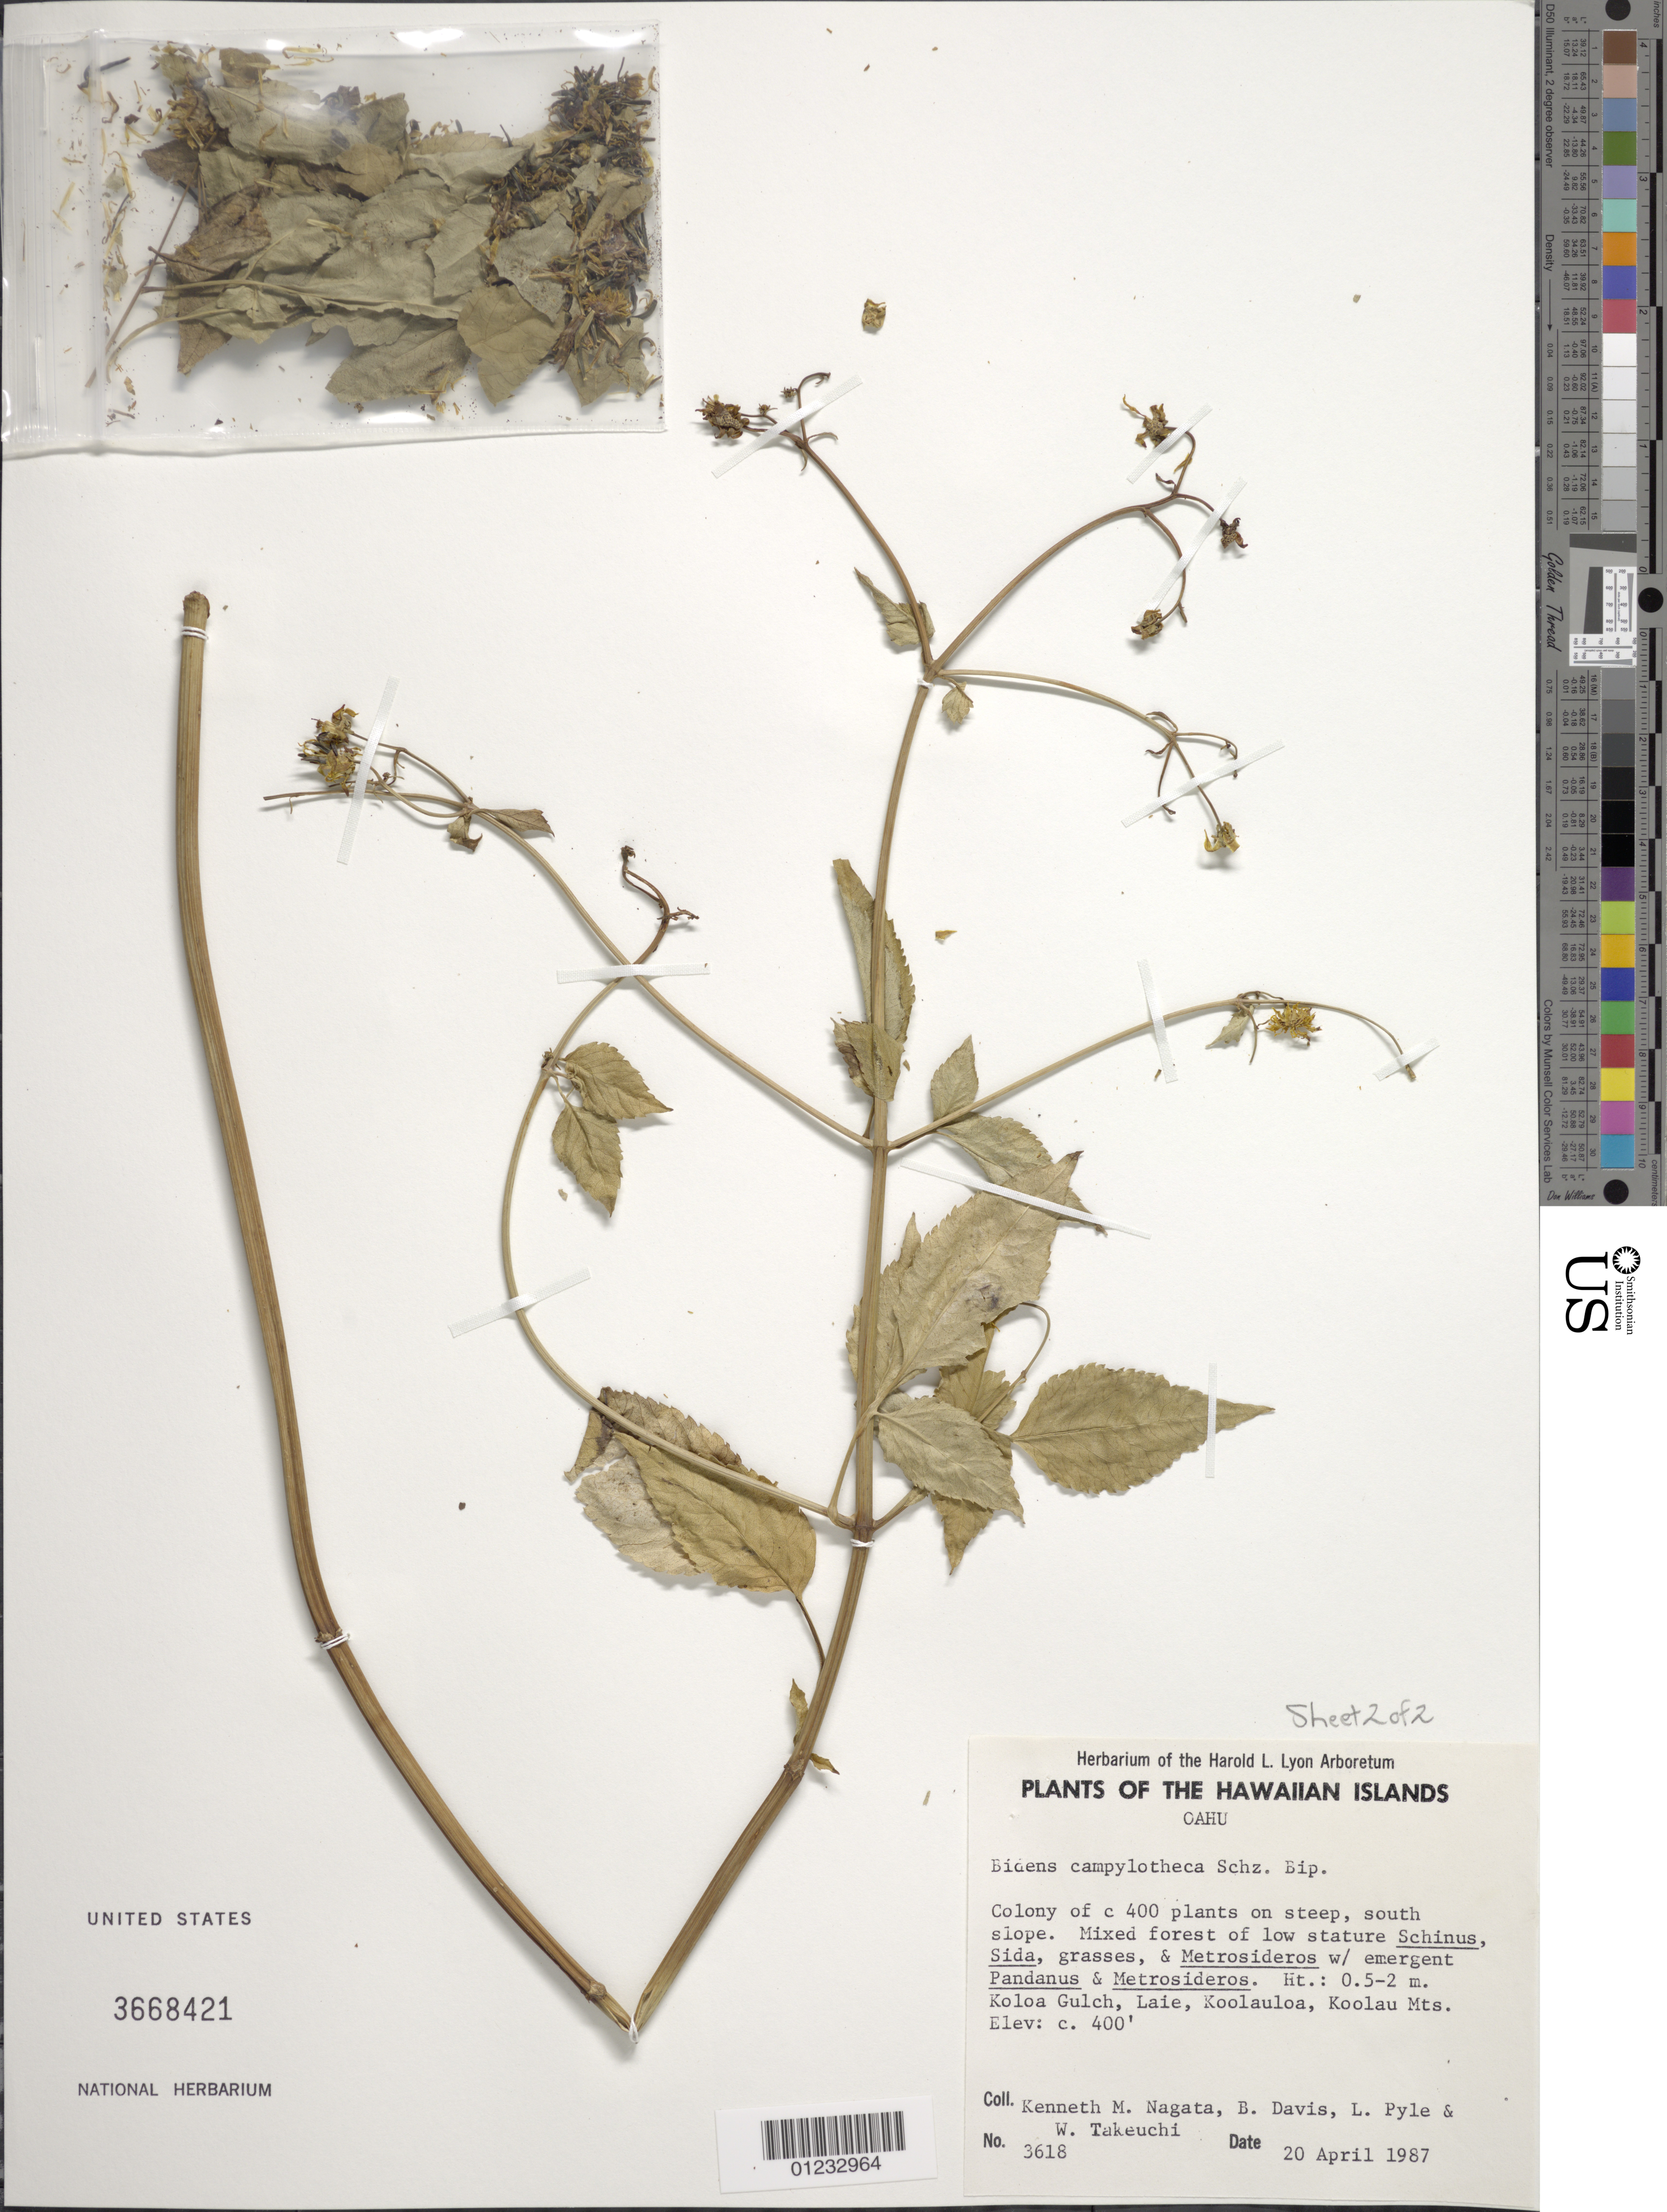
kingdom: Plantae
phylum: Tracheophyta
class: Magnoliopsida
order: Asterales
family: Asteraceae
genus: Bidens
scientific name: Bidens campylotheca subsp. campylotheca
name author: Sch. Bip.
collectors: K. Nagata, B. Davis, L. Pyle & W. N. Takeuchi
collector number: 3618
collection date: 1987-04-20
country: United States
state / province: Hawaii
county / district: Honolulu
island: Oahu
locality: Koloa Gulch, Laie, Koolauloa, Koolau Mts.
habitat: Mixed forest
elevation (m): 122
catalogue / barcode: US 3668421